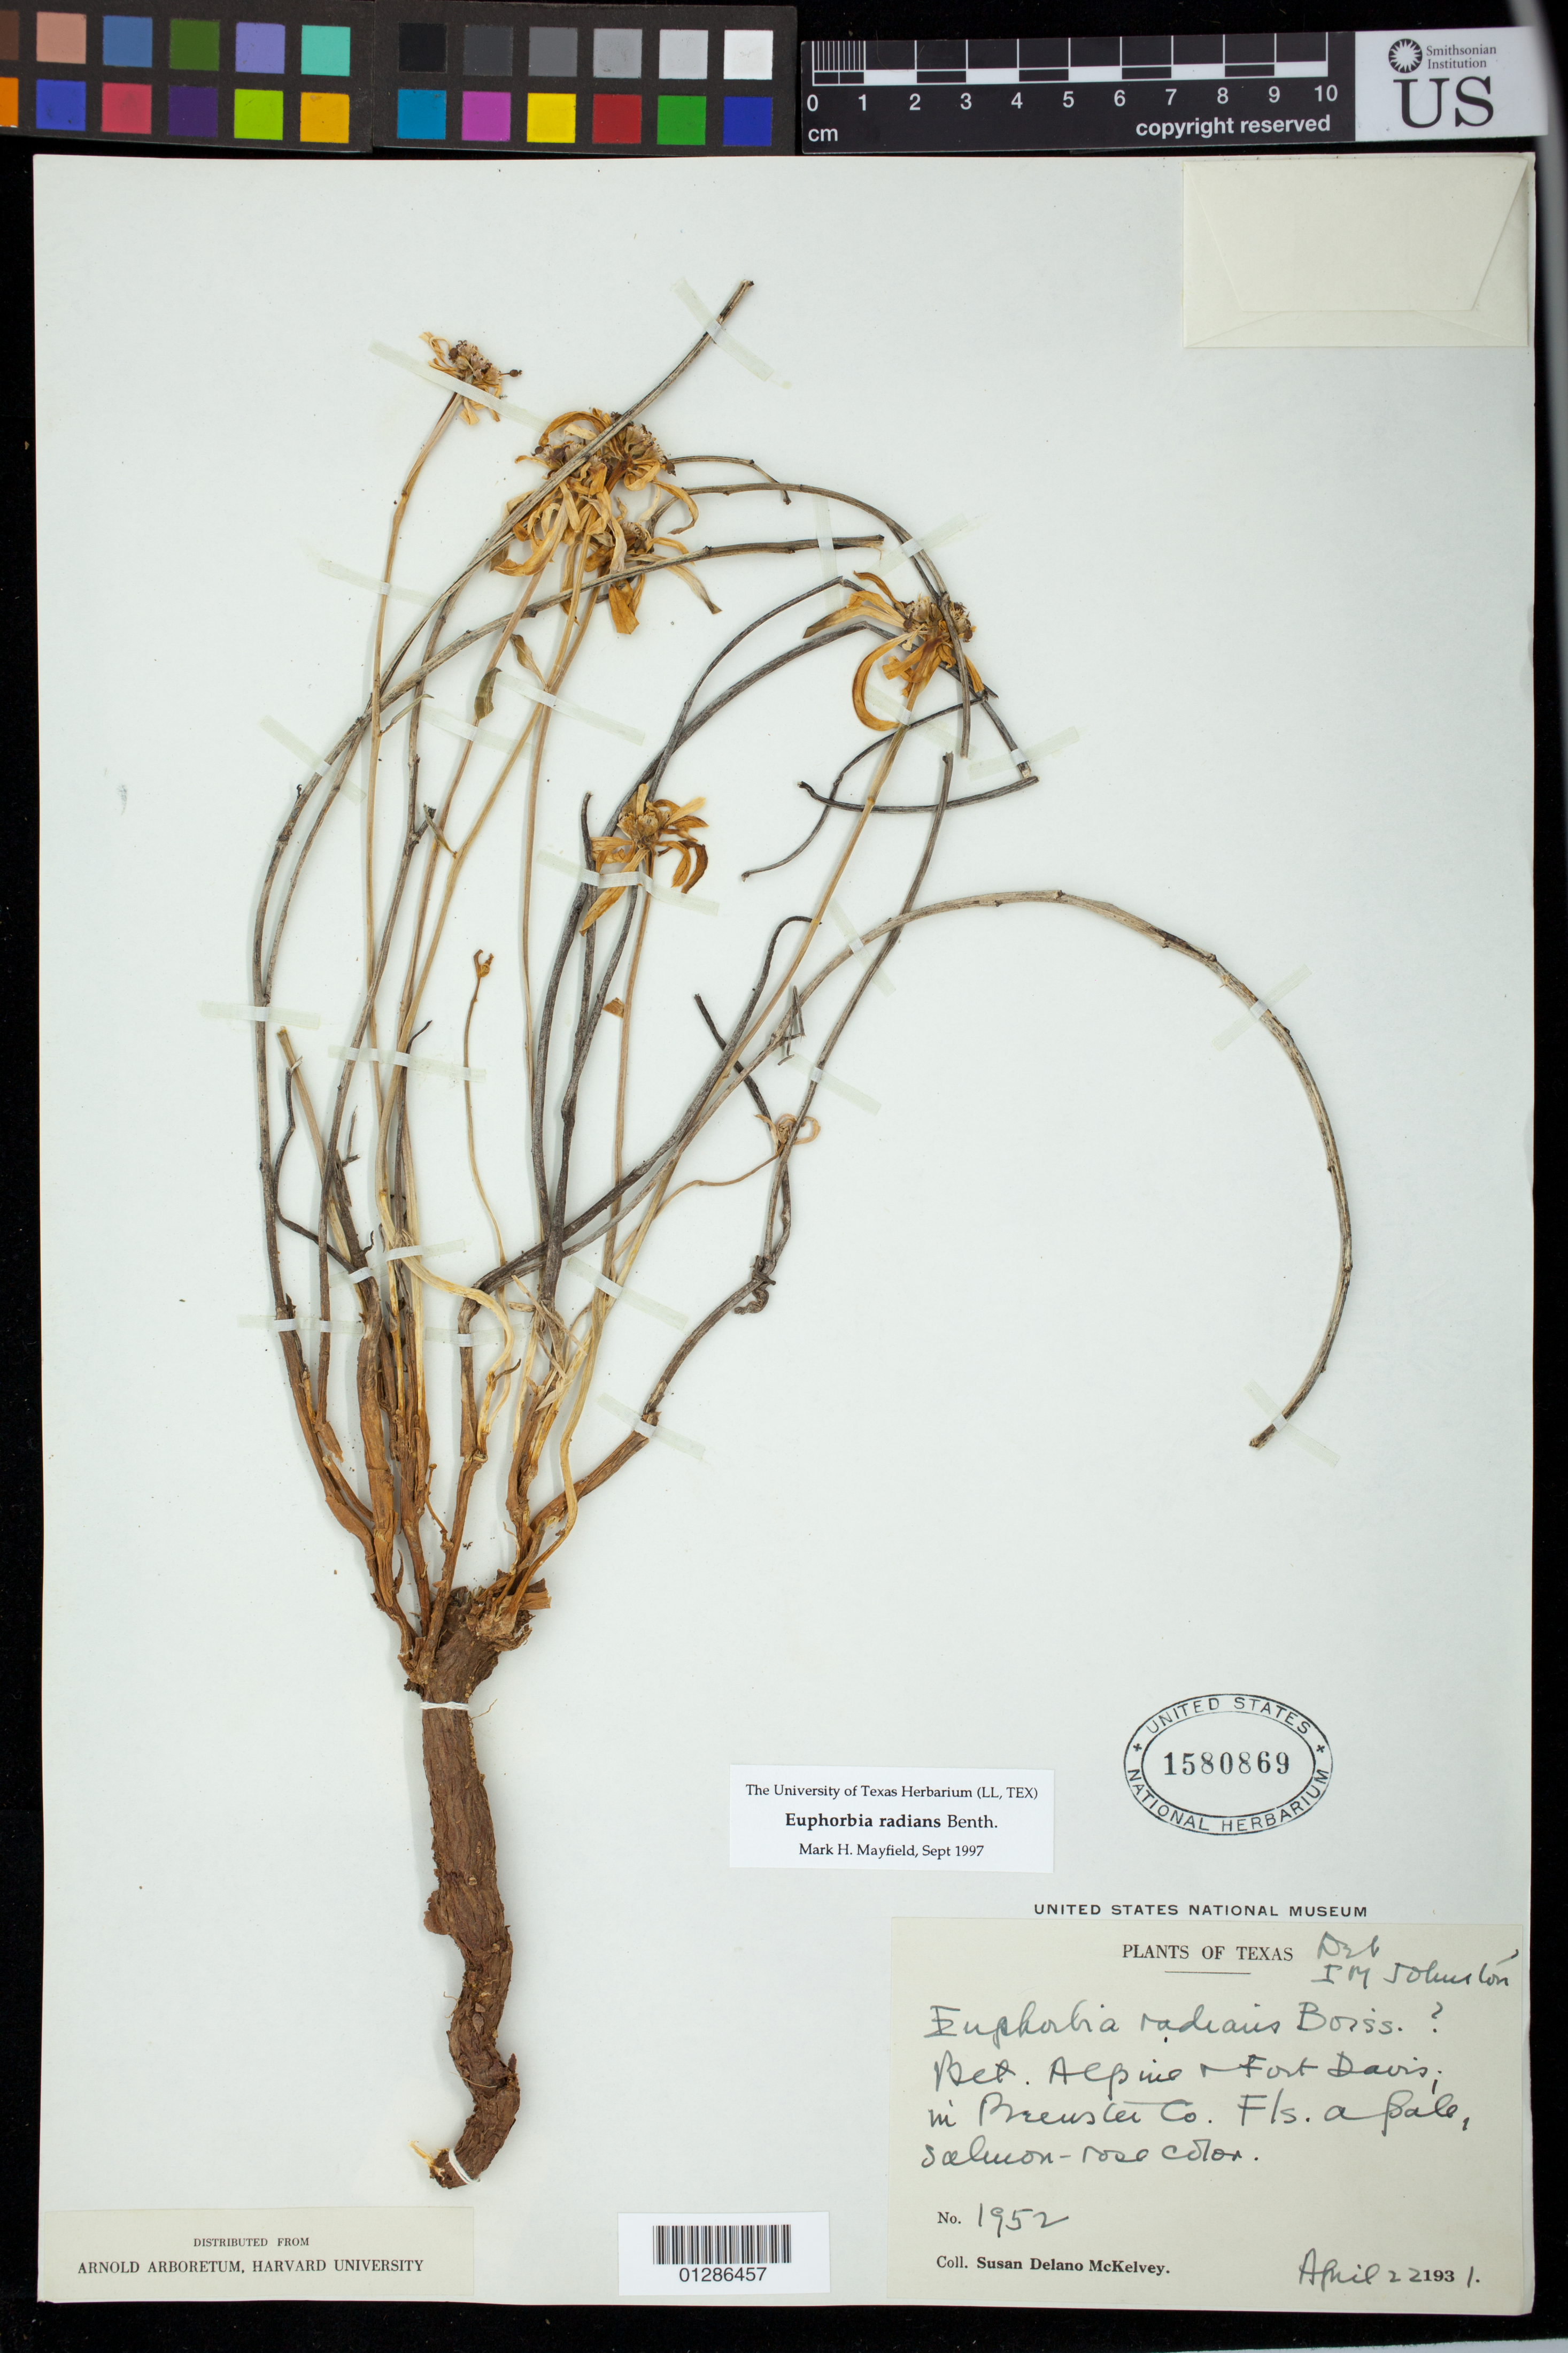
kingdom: Plantae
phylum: Tracheophyta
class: Magnoliopsida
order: Malpighiales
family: Euphorbiaceae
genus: Euphorbia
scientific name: Euphorbia radians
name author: Benth.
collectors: S. A. McKelvey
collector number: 1952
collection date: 1931-04-22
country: United States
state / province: Texas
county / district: Brewster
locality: Bet. Alpine & Fort Davis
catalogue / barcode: US 1580869